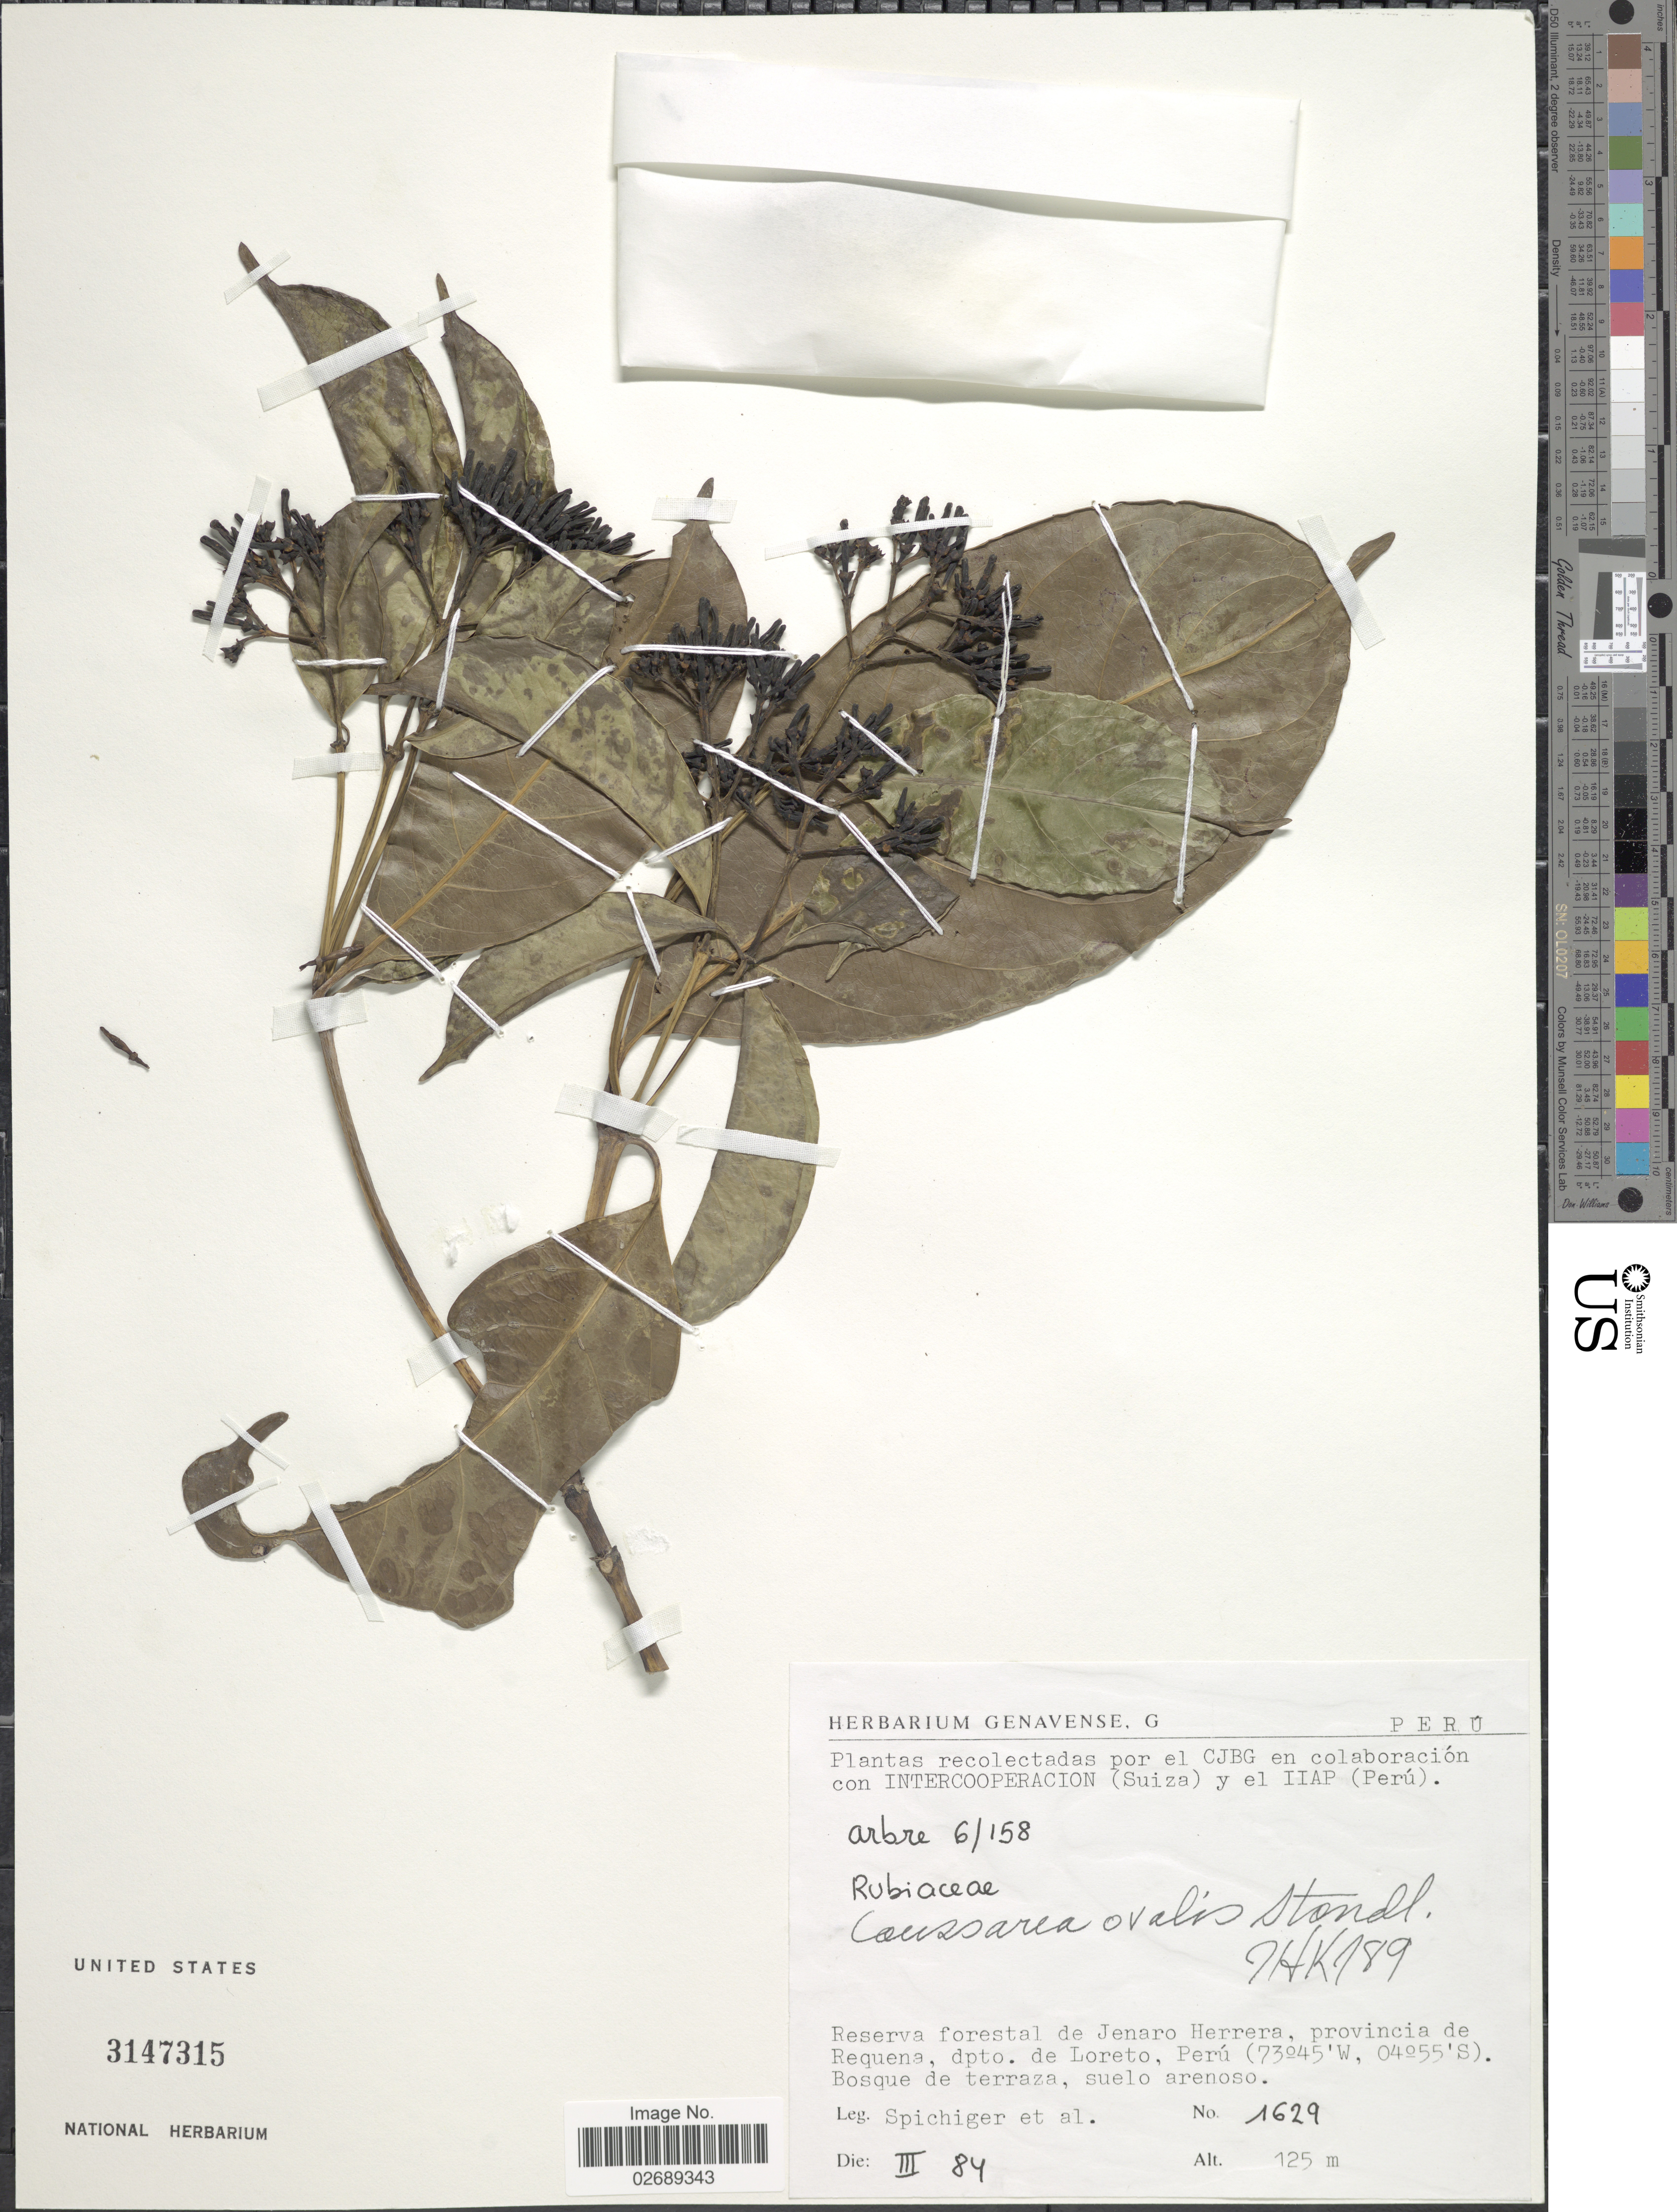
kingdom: Plantae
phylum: Tracheophyta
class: Magnoliopsida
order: Gentianales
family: Rubiaceae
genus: Coussarea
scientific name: Coussarea ovalis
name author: Standl.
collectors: Spichiger & et al.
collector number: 1629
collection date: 1984-03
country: Peru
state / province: Loreto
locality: Reserva forestal de Jenaro Herrera, provincia de Requena, dpto. de Loreto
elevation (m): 125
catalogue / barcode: US 3147315